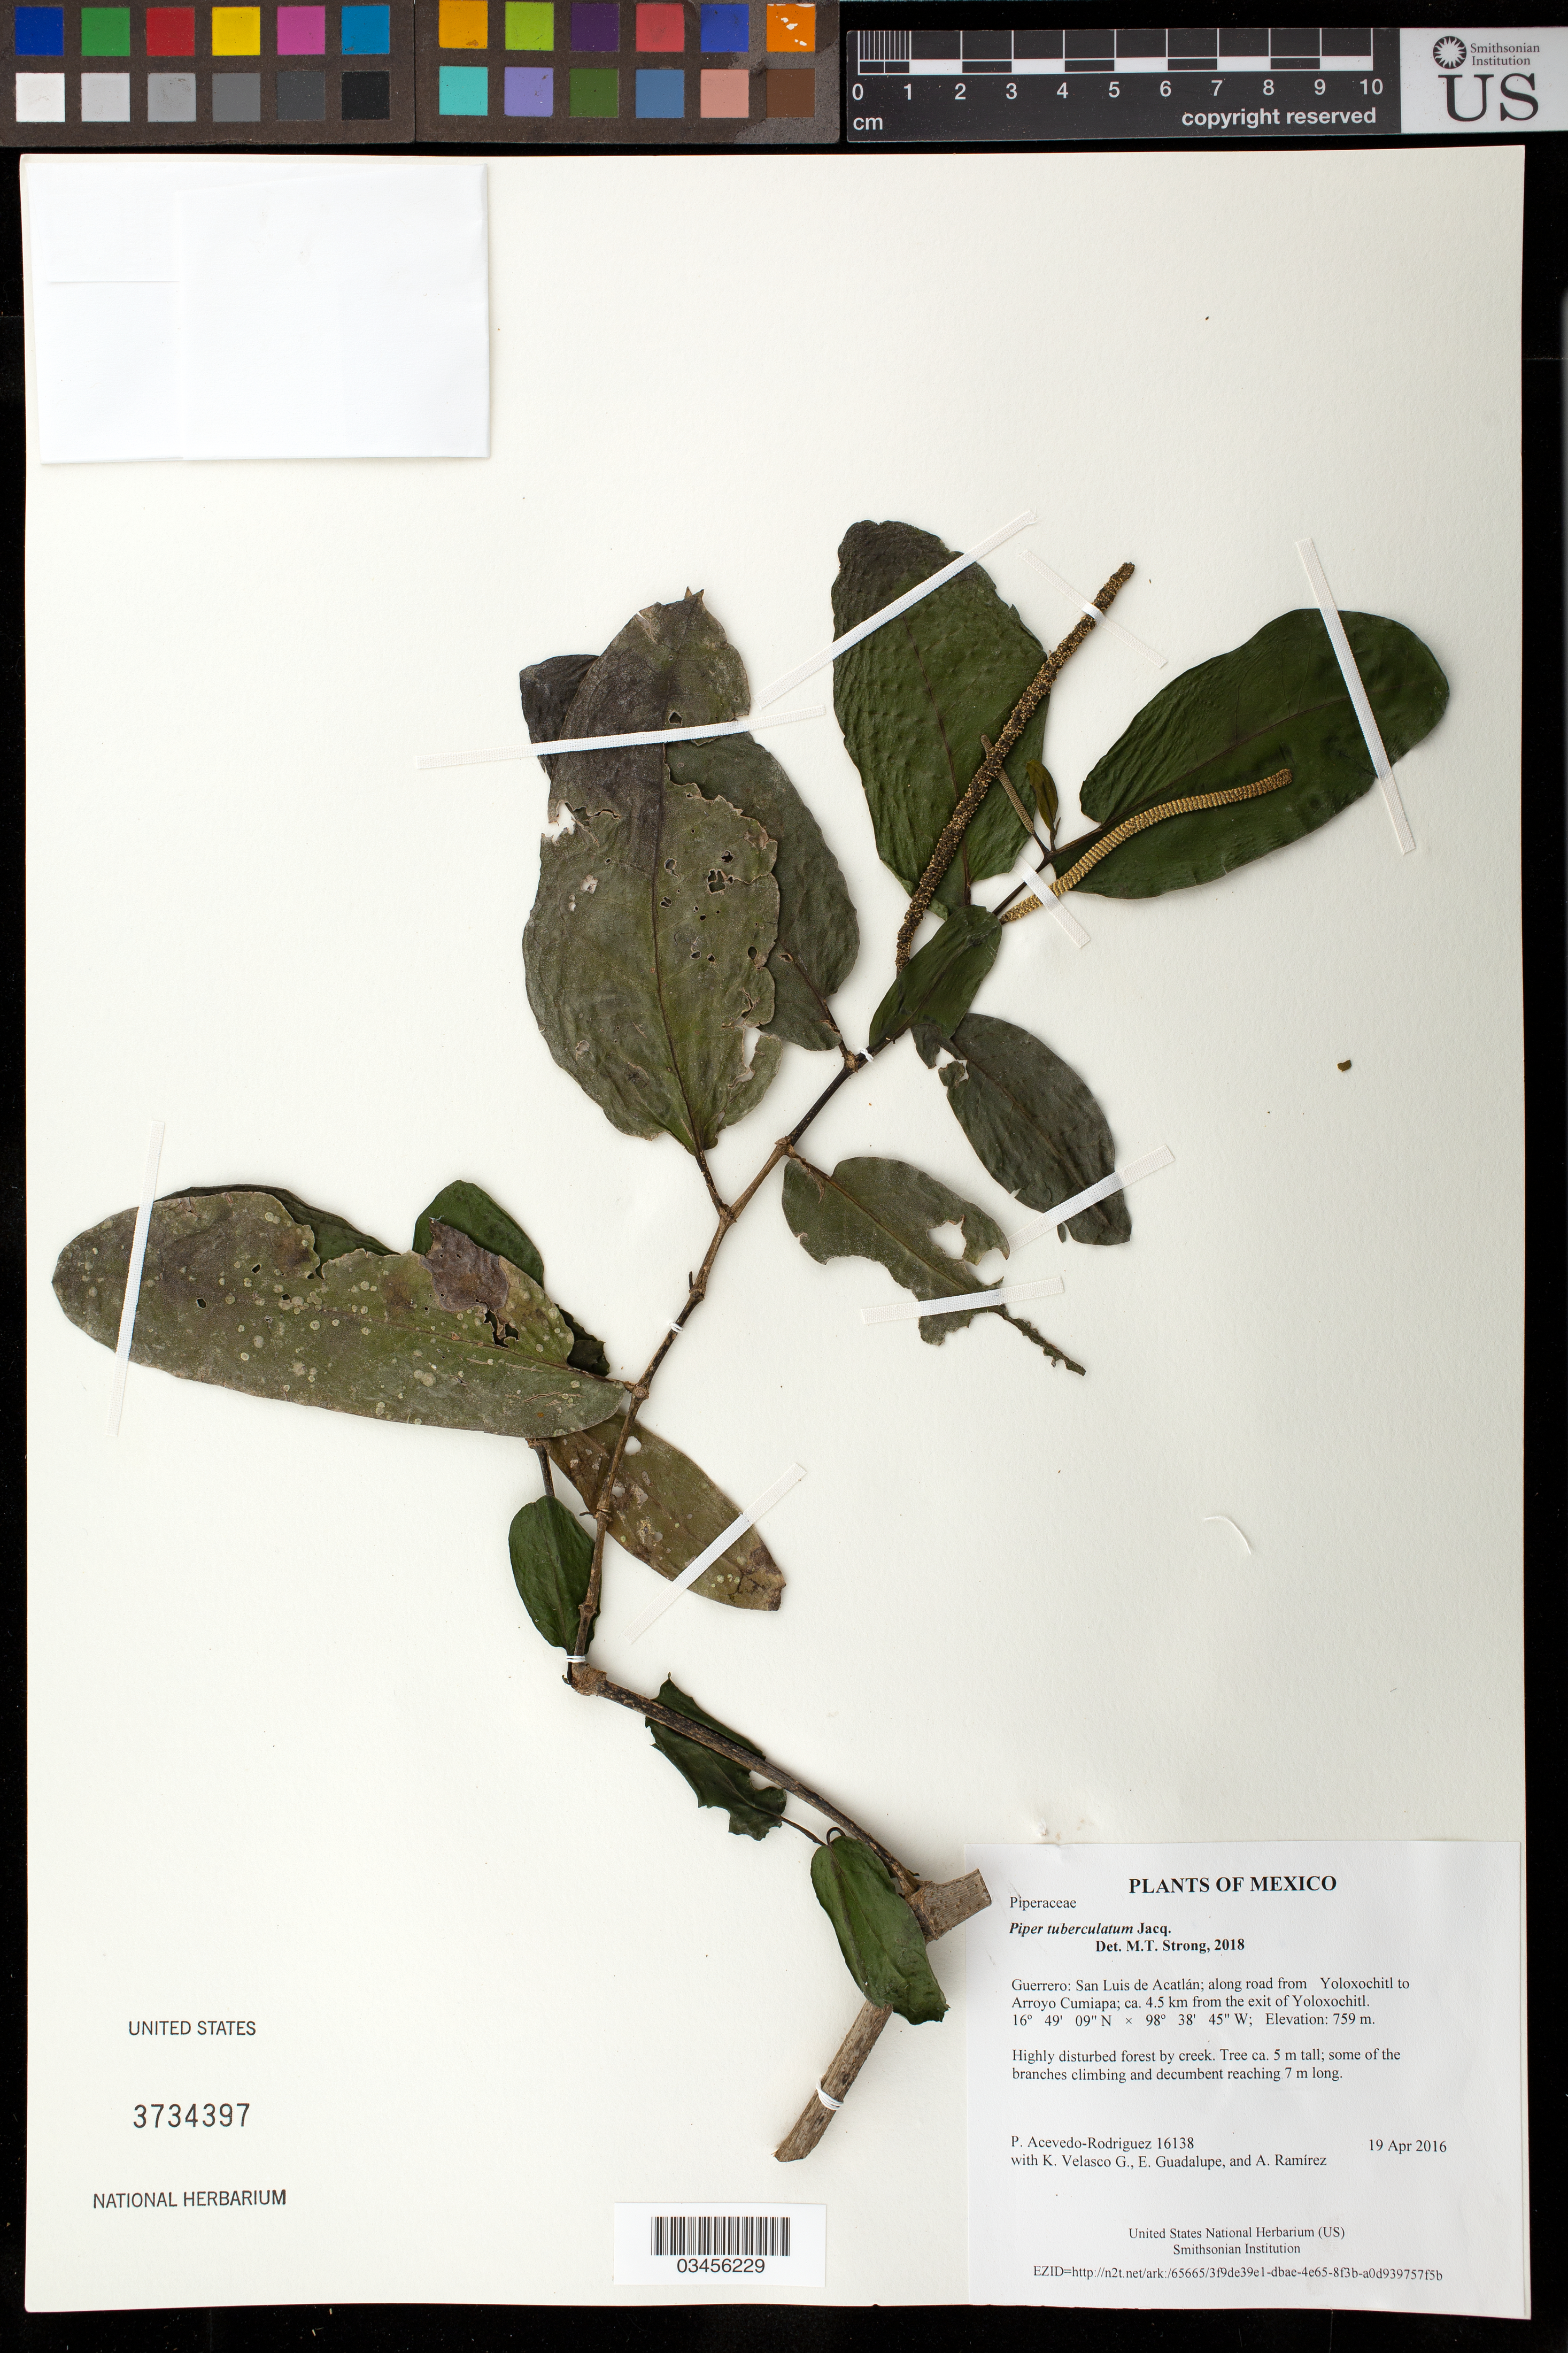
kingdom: Plantae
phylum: Tracheophyta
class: Magnoliopsida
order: Piperales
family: Piperaceae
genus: Piper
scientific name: Piper tuberculatum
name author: Jacq.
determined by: Strong, Mark T., (BOT), Smithsonian Institution - National Museum of Natural History (UNITED STATES)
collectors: P. Acevedo-Rodr., K. Velasco G., E. Guadalupe & A. Ramírez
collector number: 16138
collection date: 2016-04-19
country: Mexico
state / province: Guerrero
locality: San Luis de Acatlán; along road from Yoloxochitl to Arroyo Cumiapa; ca. 4.5 km from the exit of Yoloxochitl.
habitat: Highly disturbed forest by creek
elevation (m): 759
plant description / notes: US, NY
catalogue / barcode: US 3734397